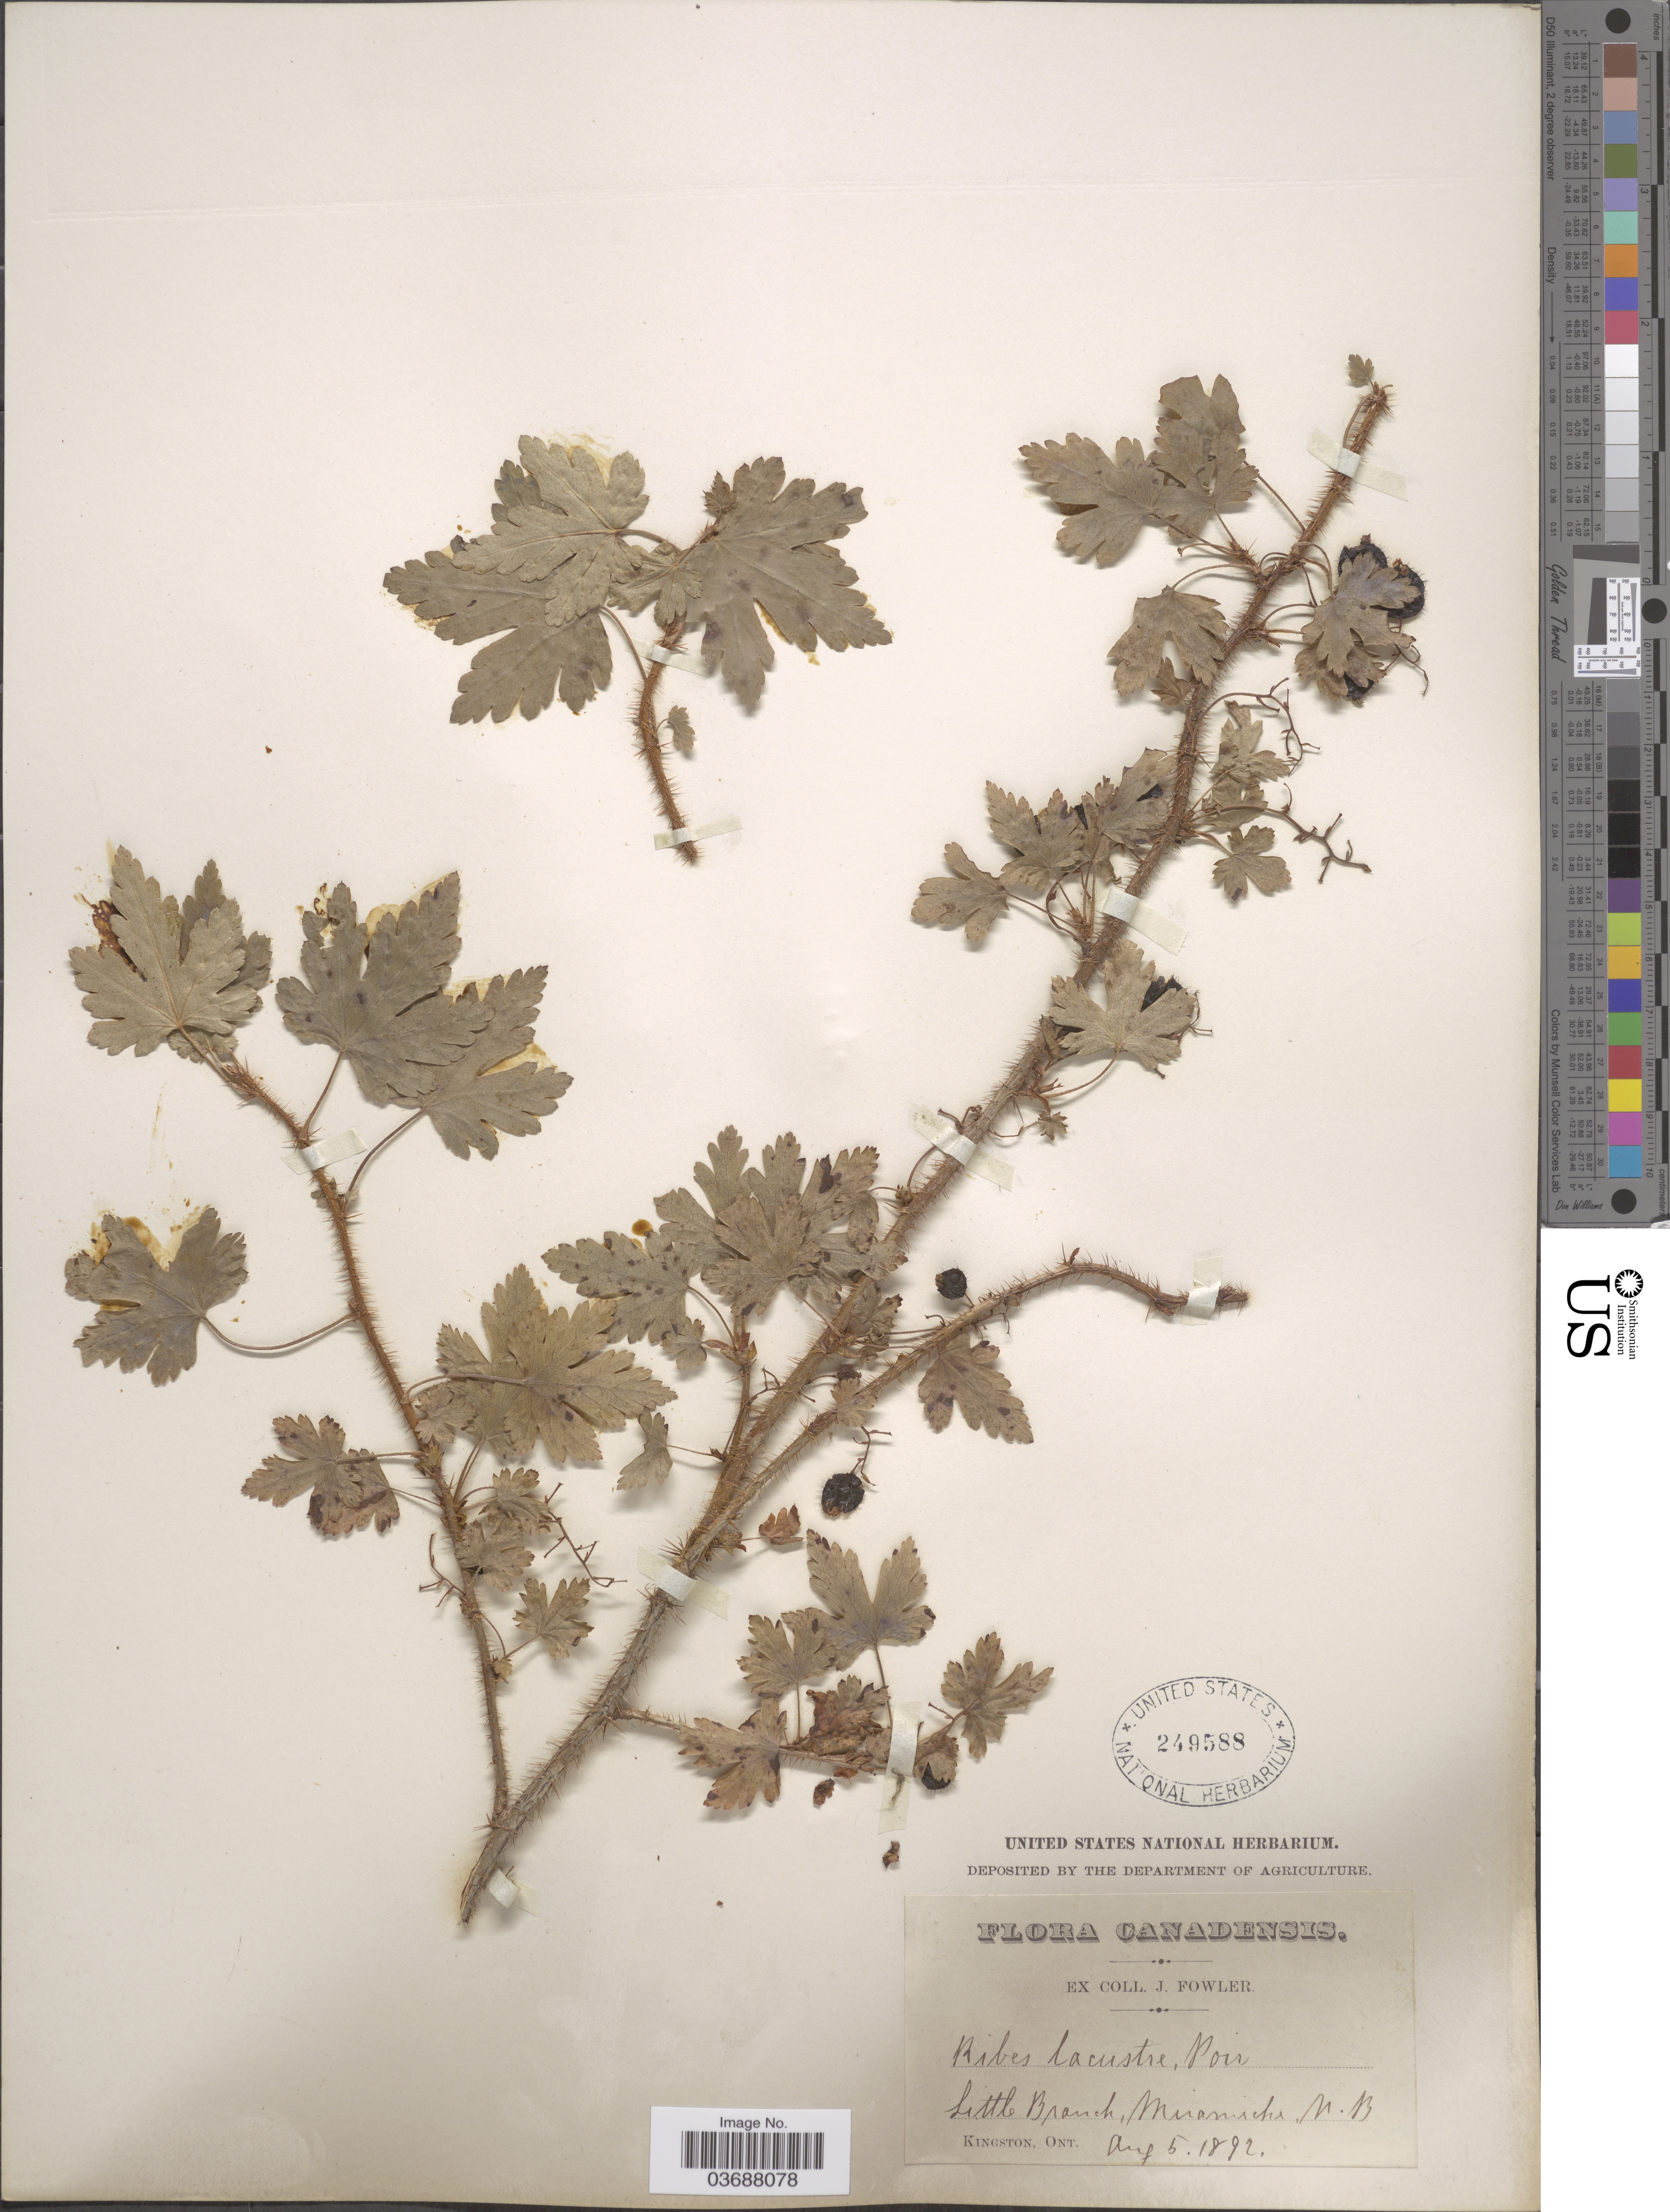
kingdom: Plantae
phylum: Tracheophyta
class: Magnoliopsida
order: Saxifragales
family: Grossulariaceae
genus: Ribes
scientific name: Ribes lacustre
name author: (Pers.) Poir.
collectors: J. Fowler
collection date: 1892-08-05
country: Canada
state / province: New Brunswick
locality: Little Branch, Miramichi.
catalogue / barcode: US 249588